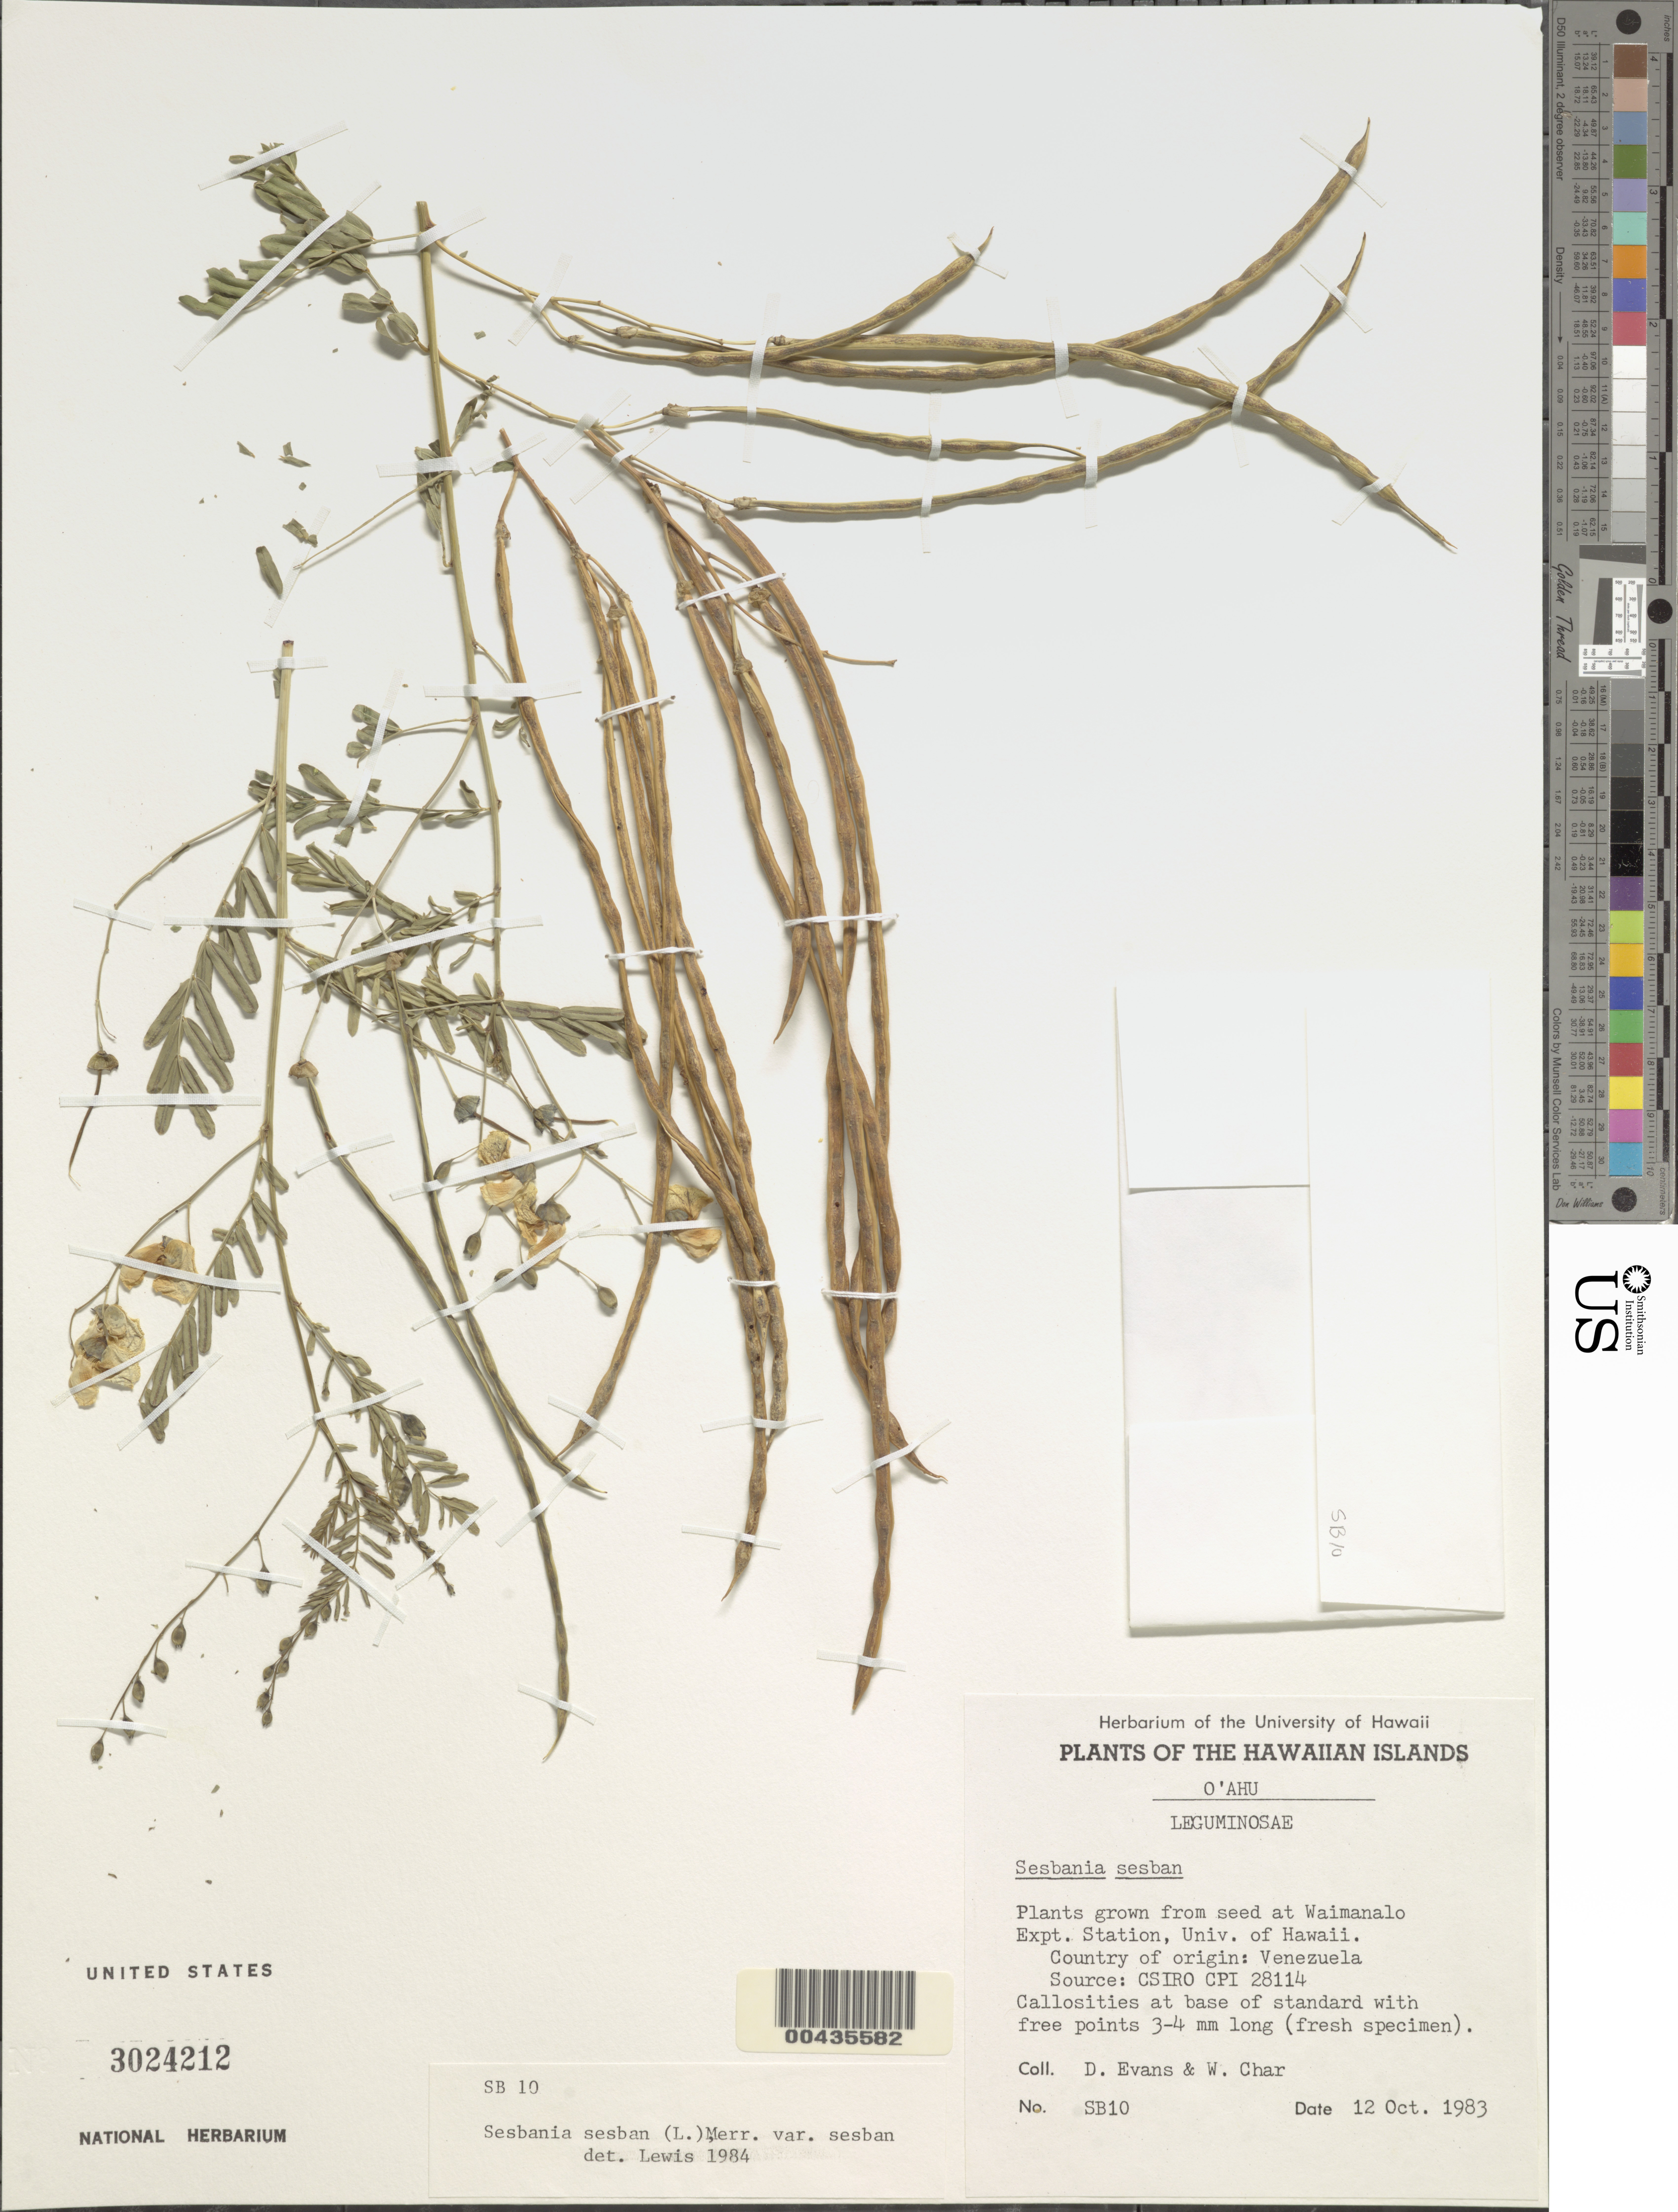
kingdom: Plantae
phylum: Tracheophyta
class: Magnoliopsida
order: Fabales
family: Fabaceae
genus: Sesbania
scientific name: Sesbania sesban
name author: (L.) Merr.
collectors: D. Evans & W. Char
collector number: SB10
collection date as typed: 12 Oct 1983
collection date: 1983-10-12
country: United States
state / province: Hawaii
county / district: Honolulu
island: Oahu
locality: Waimanalo Expt. Station, Univ. of Hawaii. Origin: Venezuela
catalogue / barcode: US 3024212